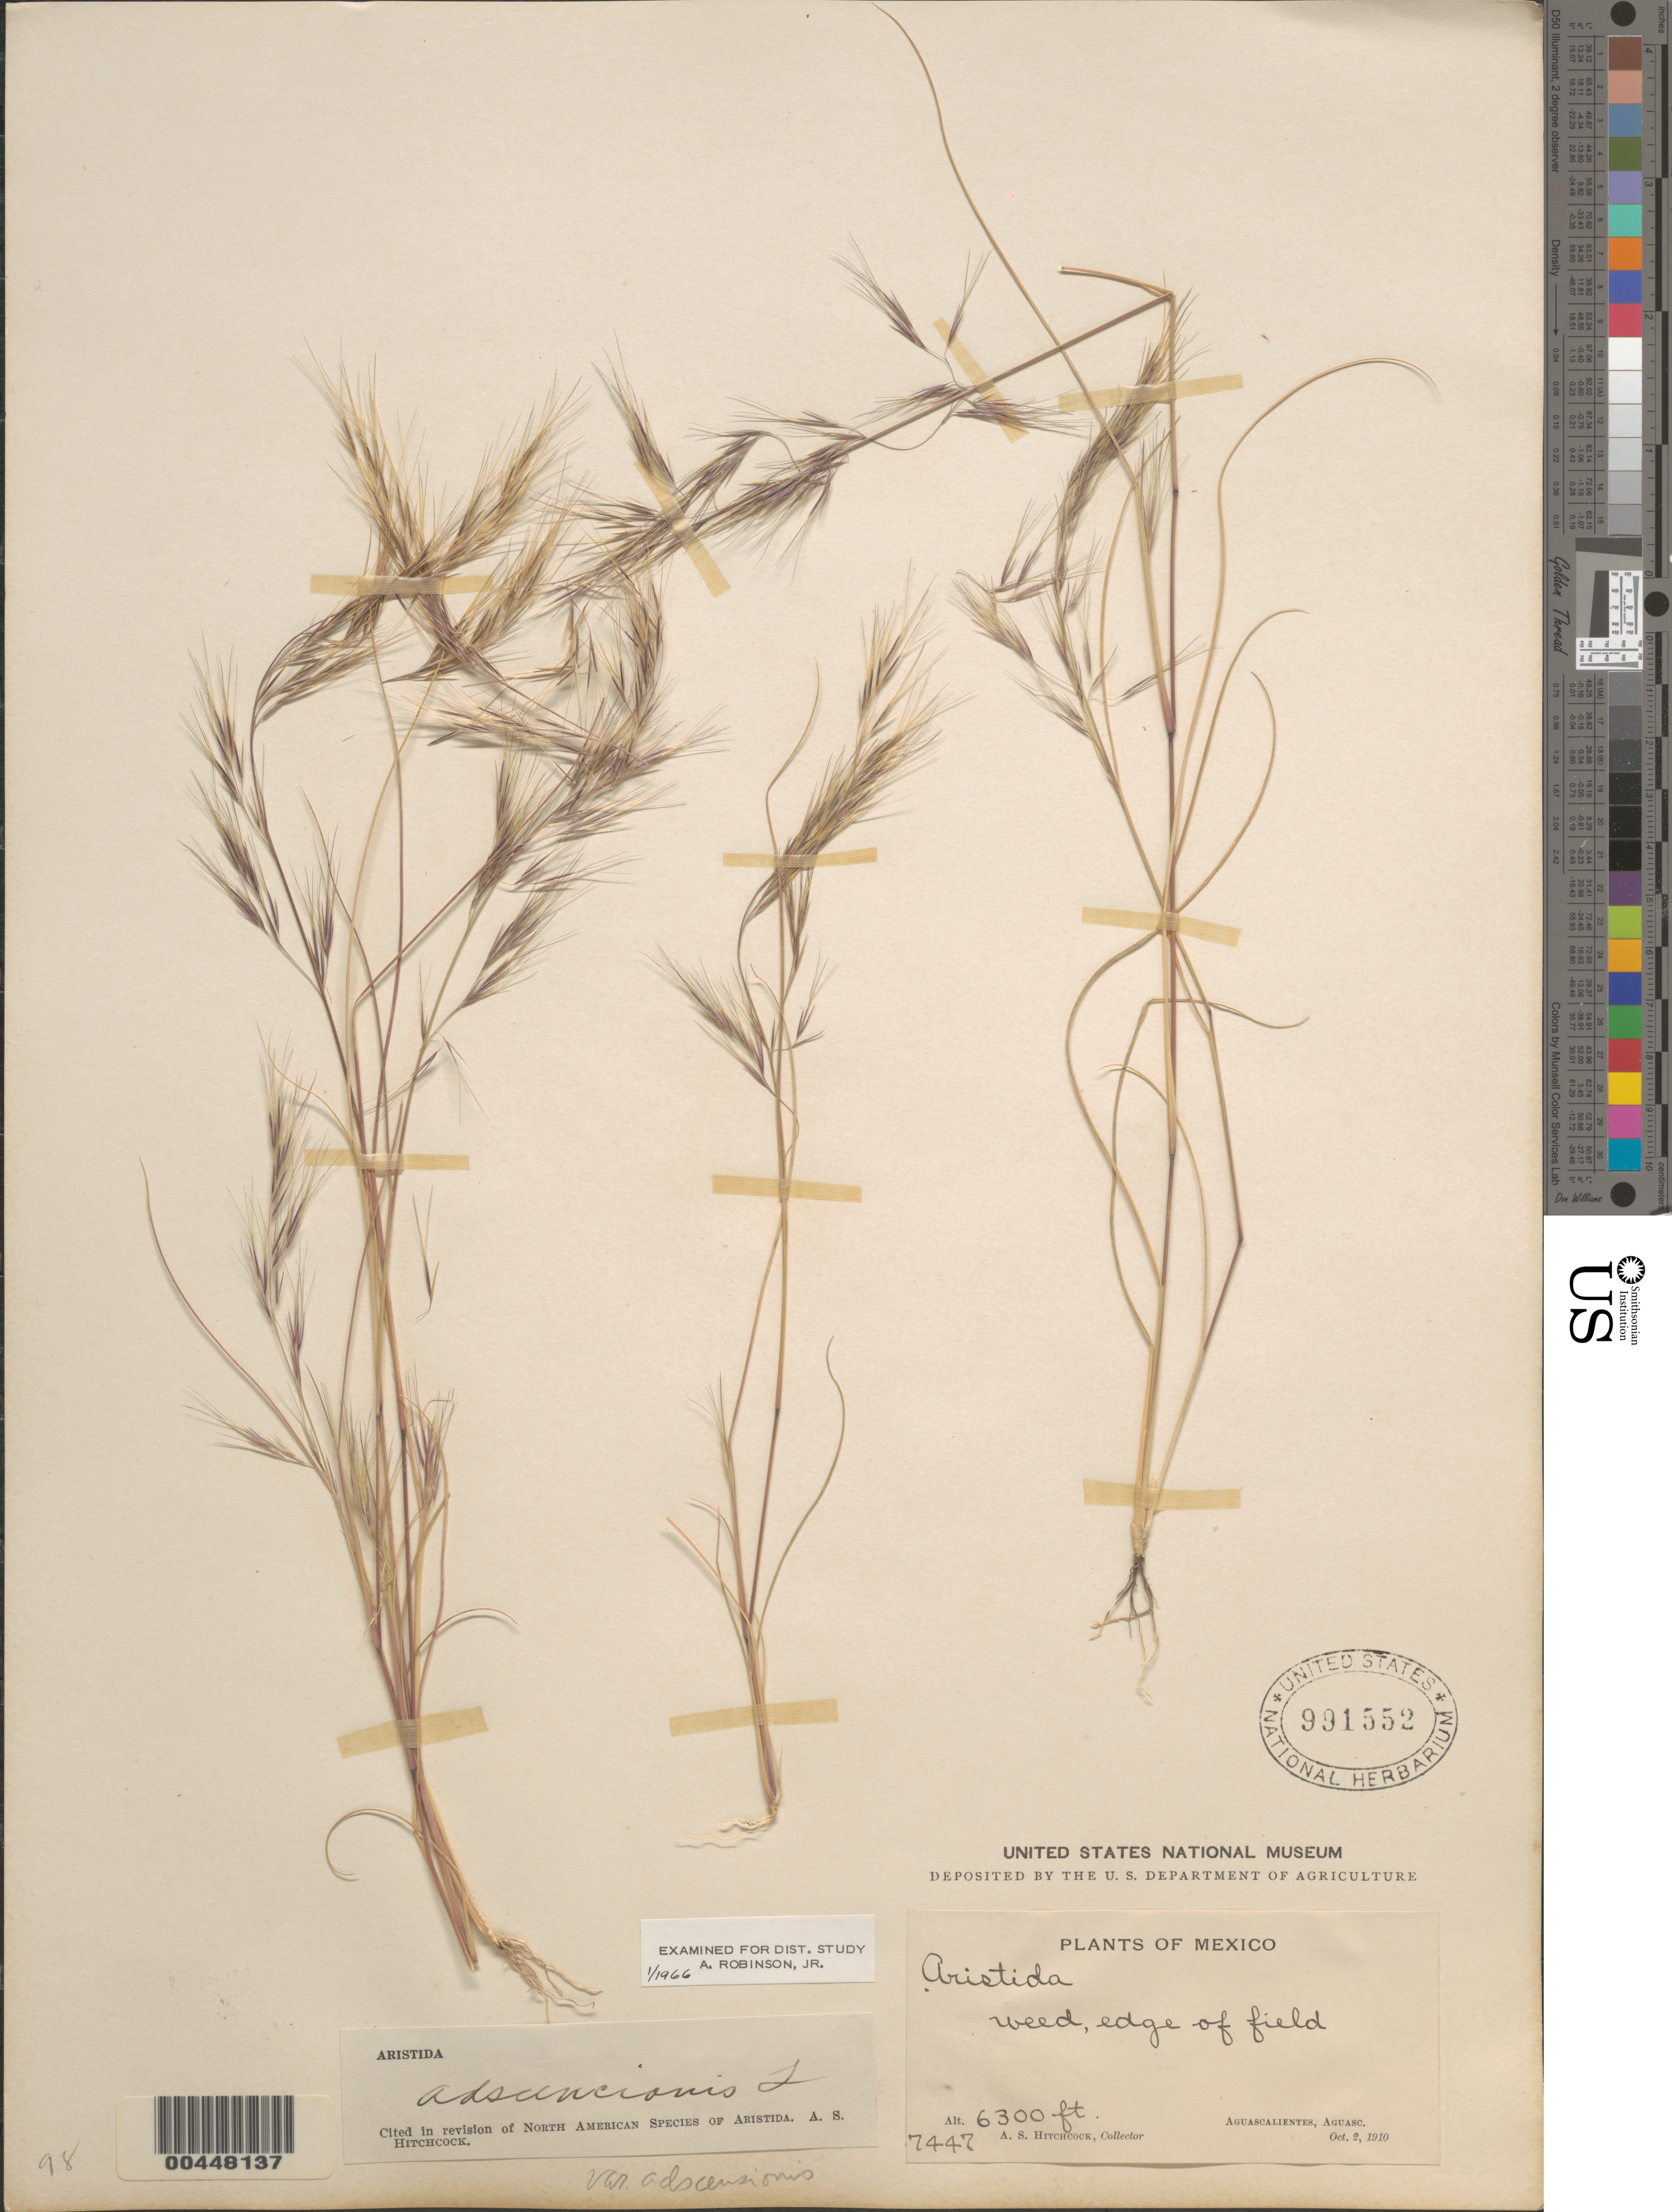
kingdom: Plantae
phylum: Tracheophyta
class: Liliopsida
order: Poales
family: Poaceae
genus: Aristida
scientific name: Aristida adscensionis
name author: L.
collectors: A. S. Hitchcock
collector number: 7447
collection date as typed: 2 Oct 1910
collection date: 1910-10-02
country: Mexico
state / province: Aguascalientes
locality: Aguascalientes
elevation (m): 1920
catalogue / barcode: US 991552